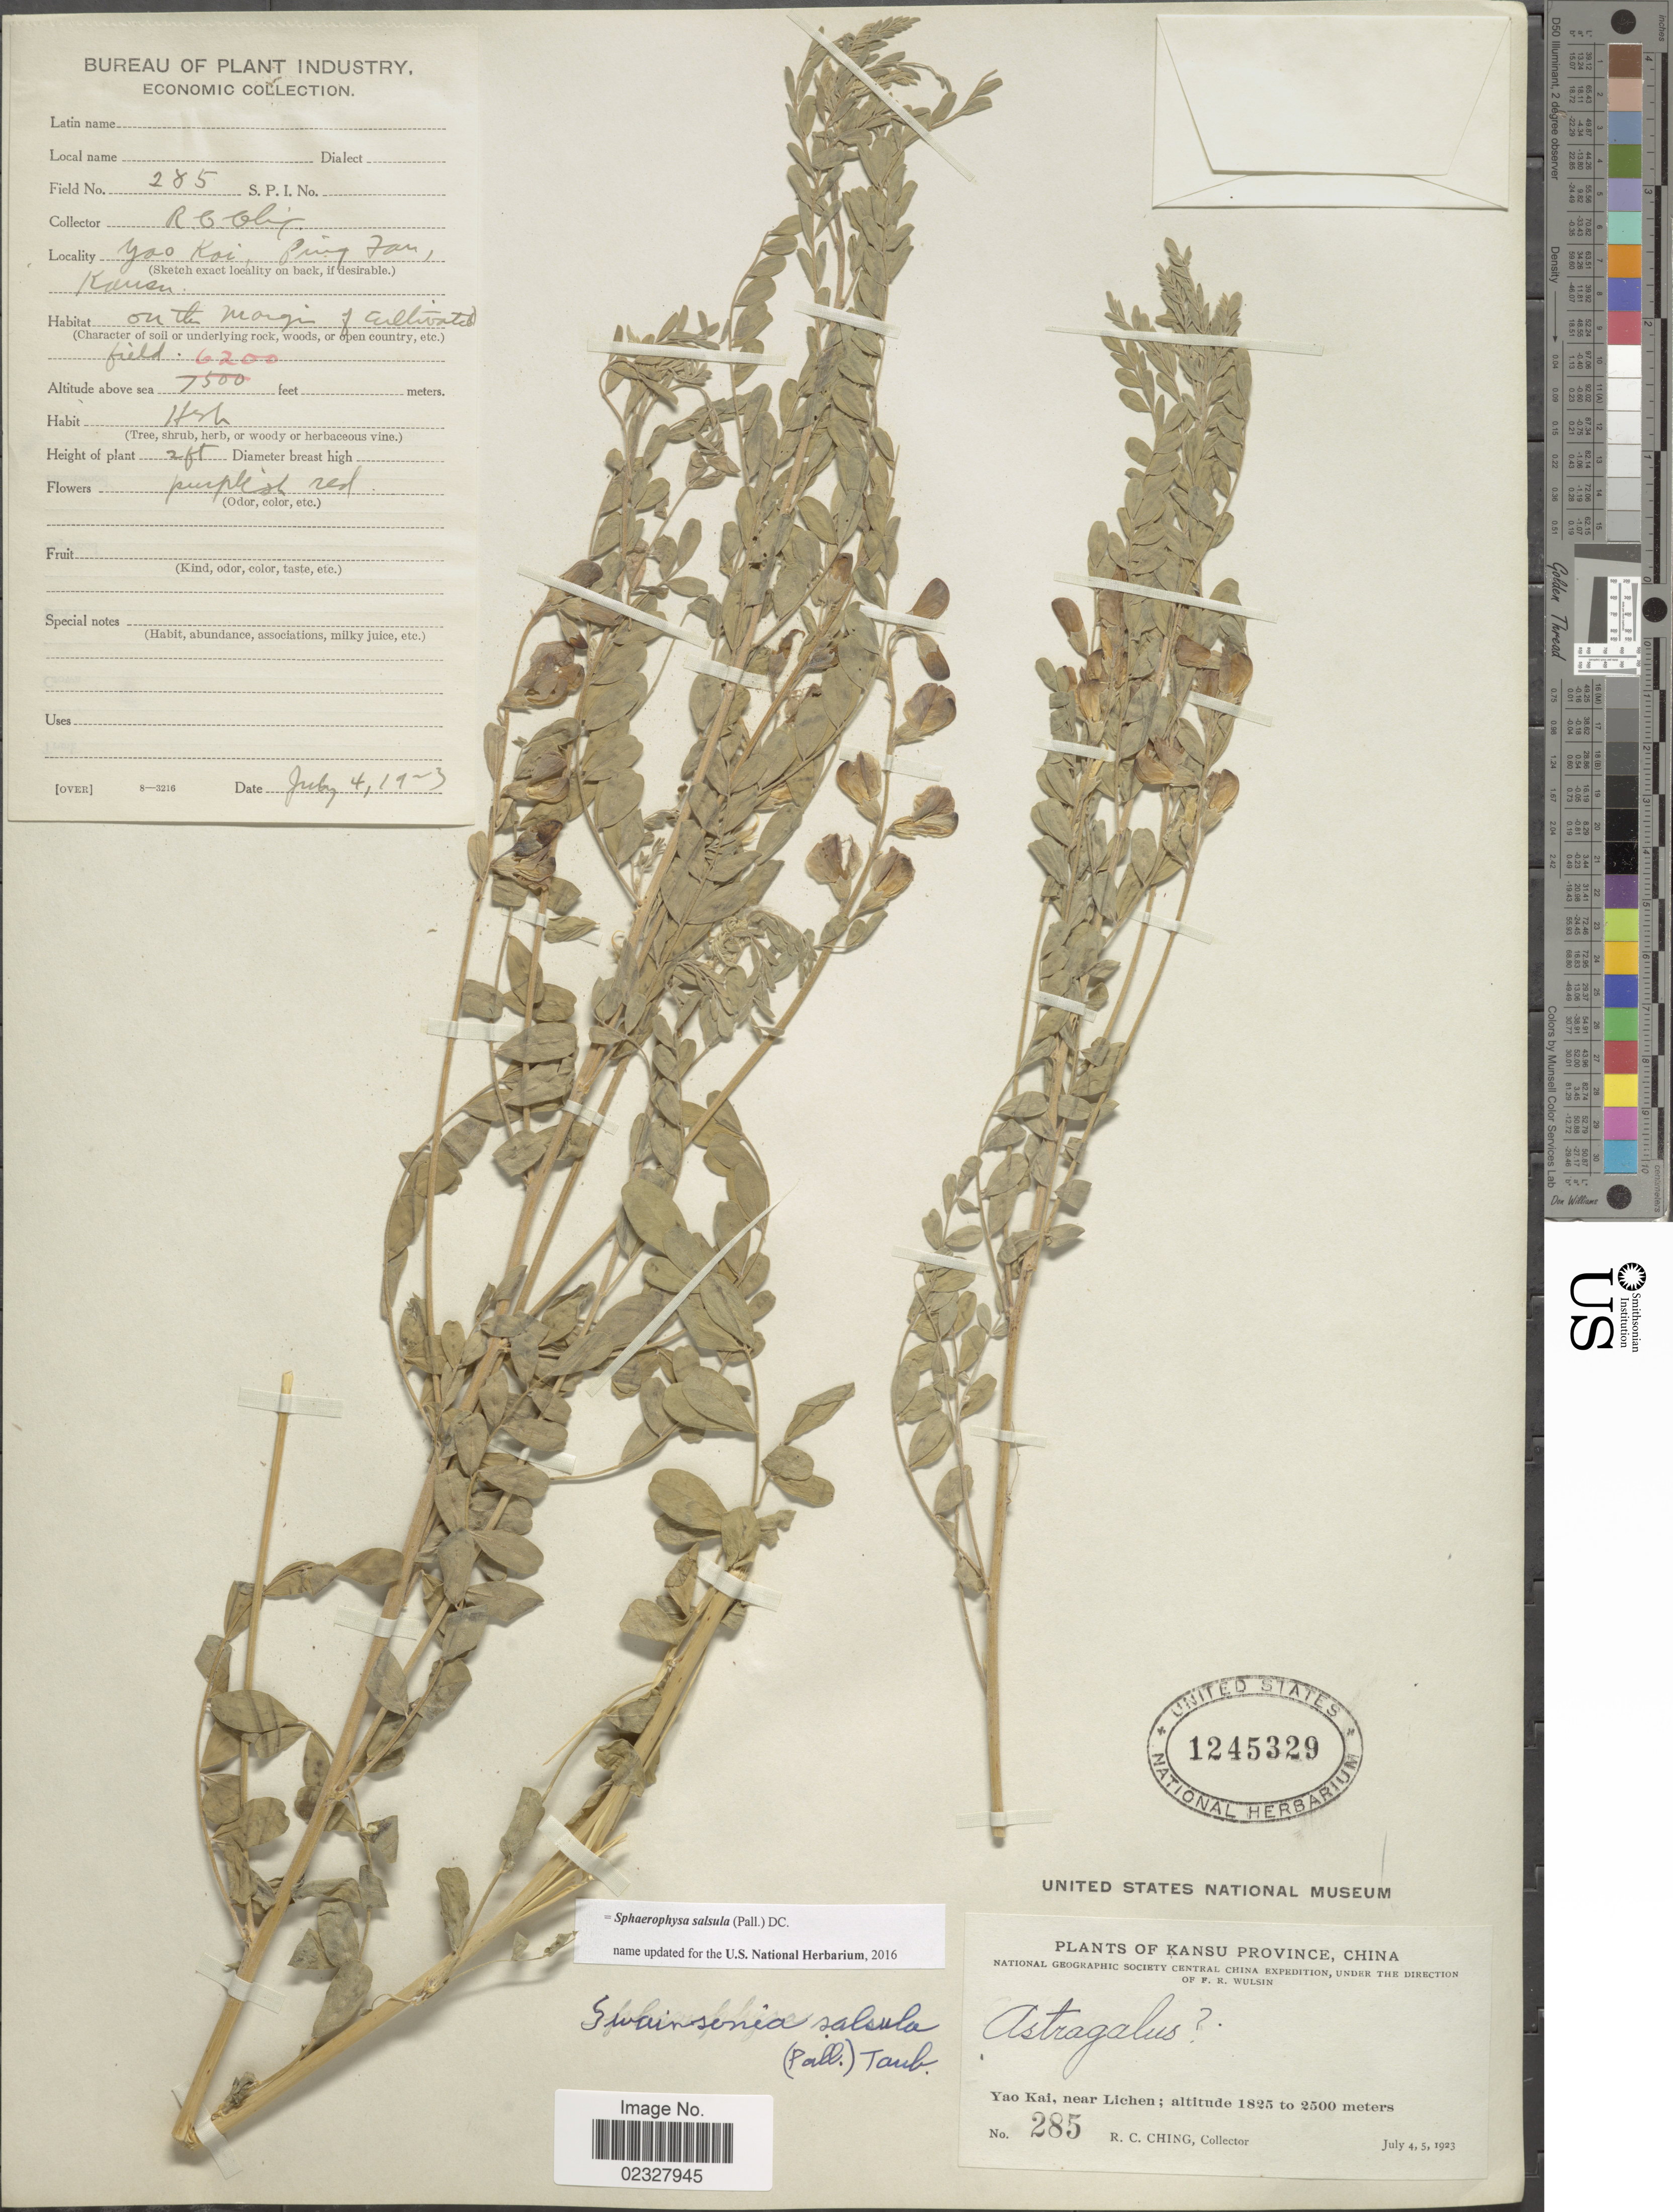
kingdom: Plantae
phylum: Tracheophyta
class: Magnoliopsida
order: Fabales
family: Fabaceae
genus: Sphaerophysa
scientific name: Sphaerophysa salsula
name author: (Pall.) DC.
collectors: R. C. Ching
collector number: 285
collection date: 1923-07-04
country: China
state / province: Gansu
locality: Yao Kai, near Lichen, Ping Fan, Kansu Province.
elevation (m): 1890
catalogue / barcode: US 1245329